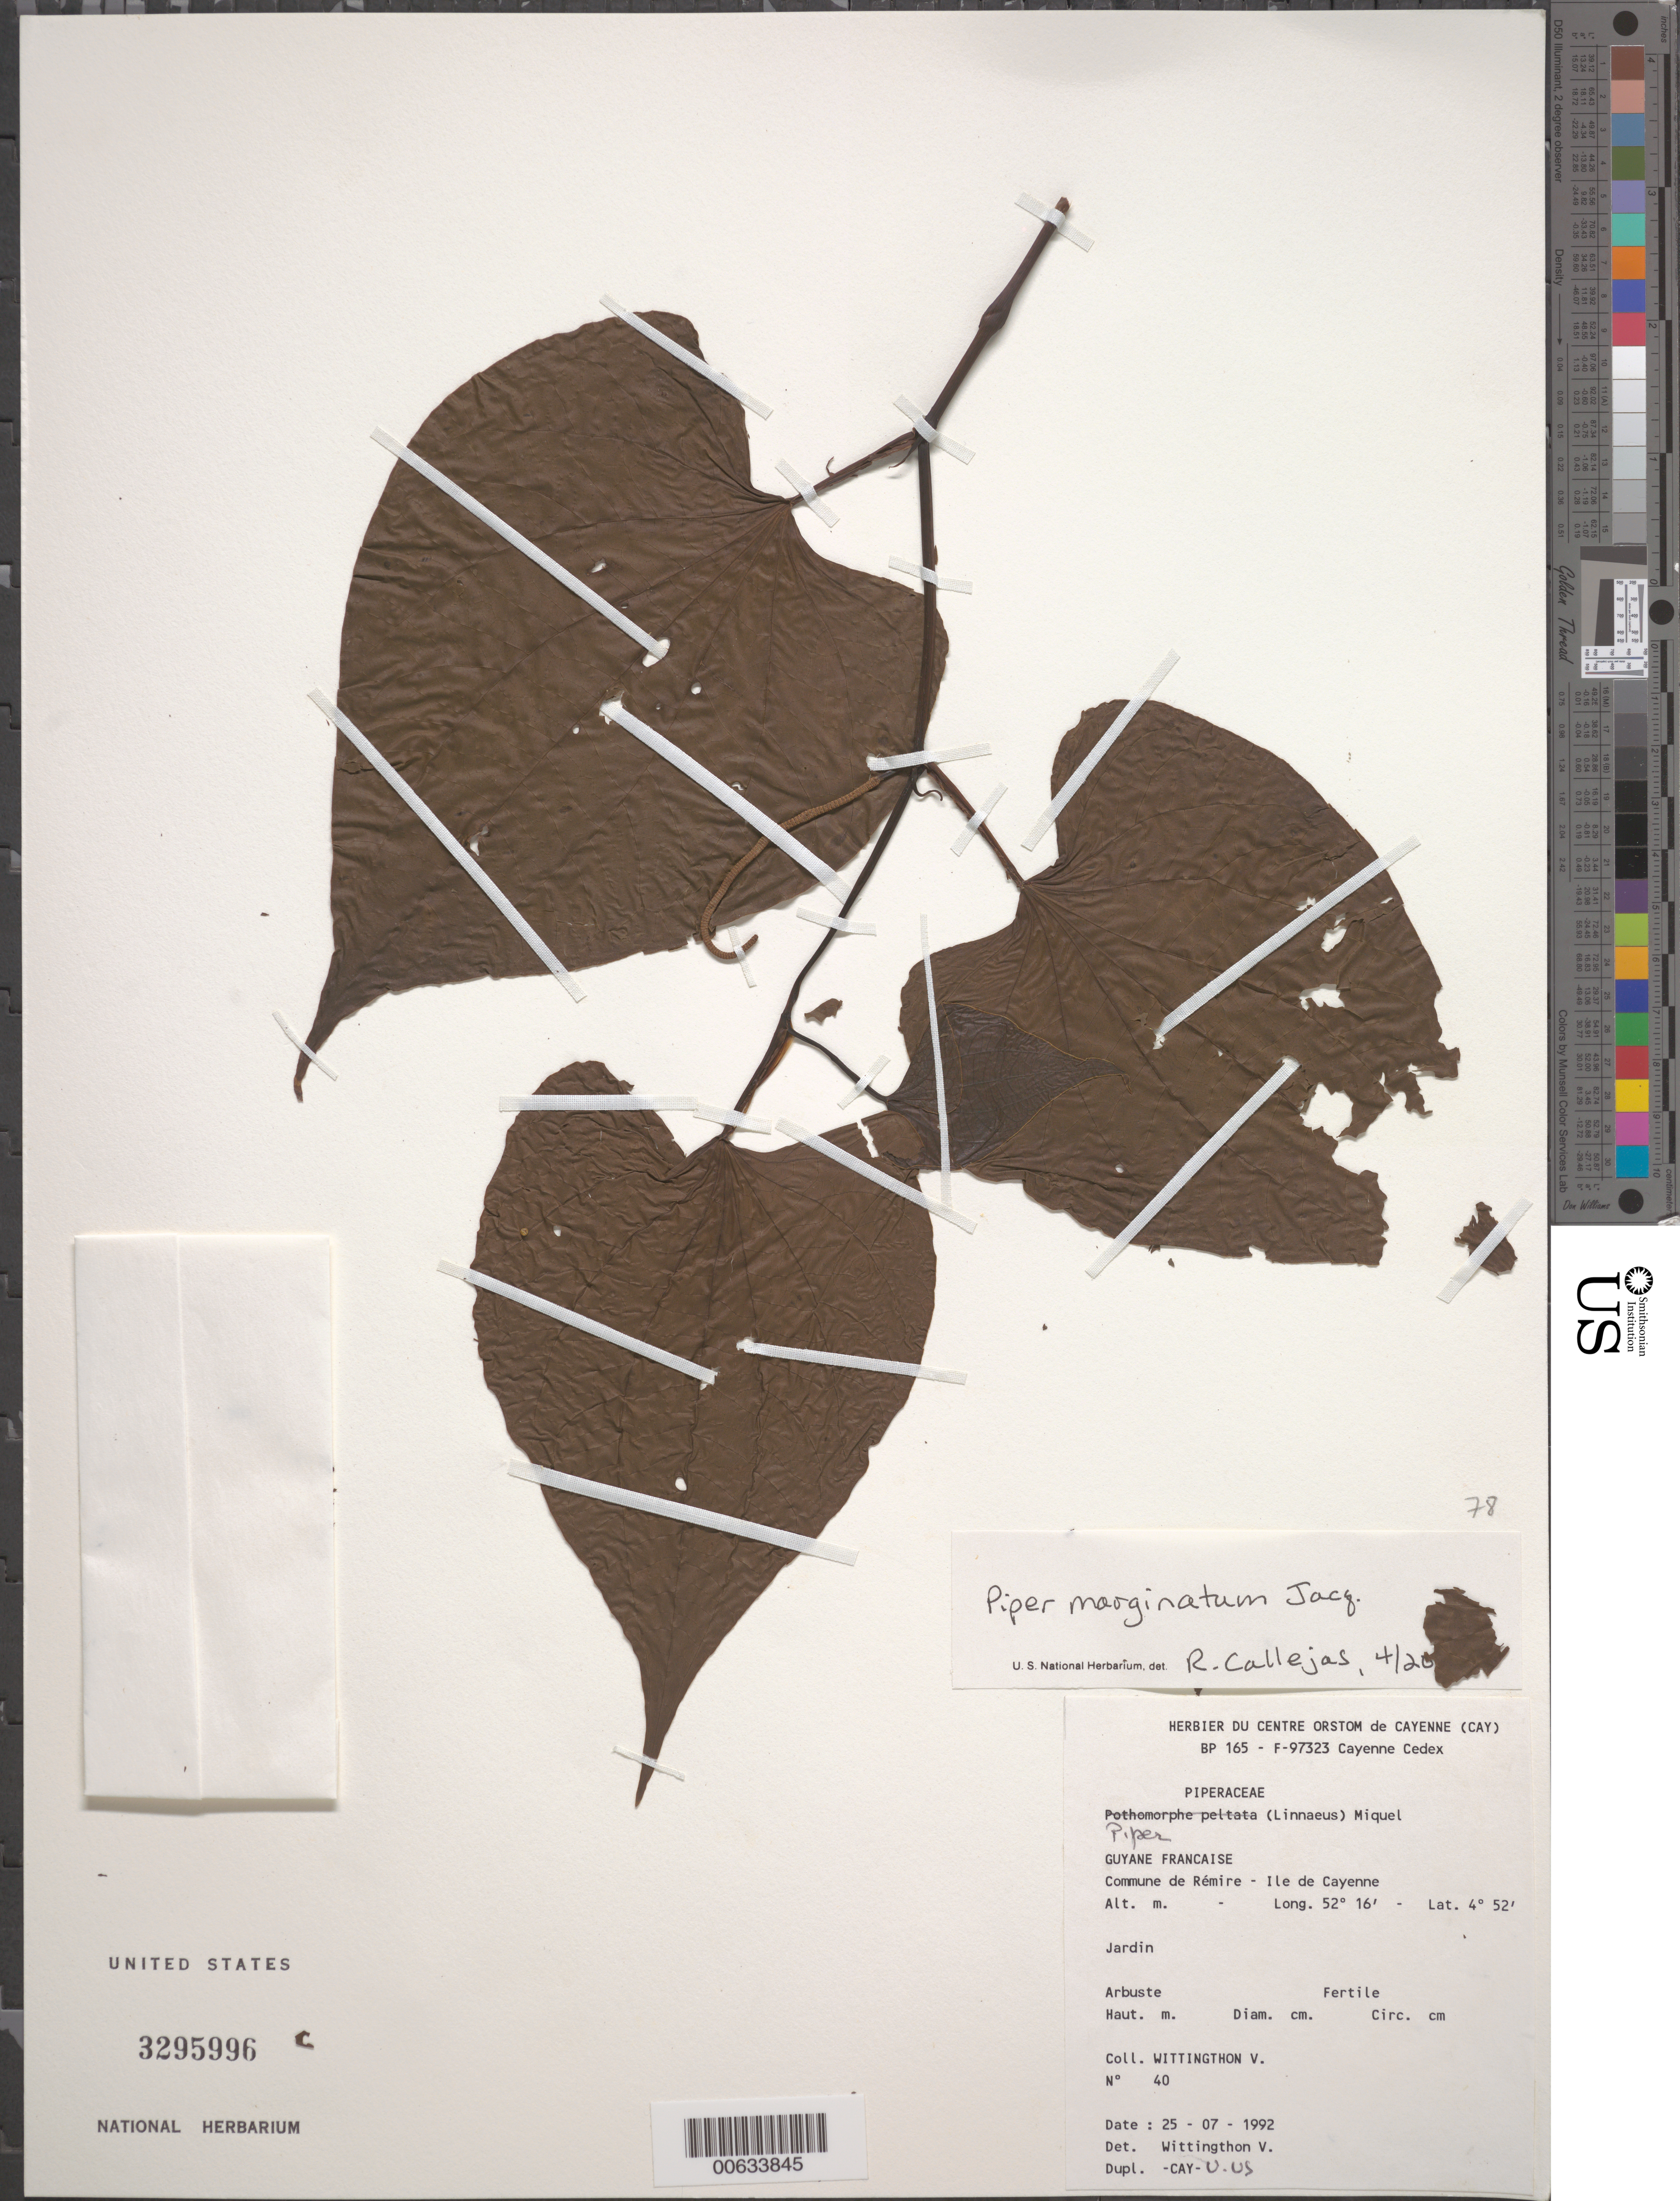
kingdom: Plantae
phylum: Tracheophyta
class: Magnoliopsida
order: Piperales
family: Piperaceae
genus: Piper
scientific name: Piper marginatum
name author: Jacq.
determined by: Callejas, Ricardo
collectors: V. Wittingthon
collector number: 40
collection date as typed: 25-Jul-92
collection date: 1992-07-25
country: French Guiana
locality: Commune de Rémire, Ile de Cayenne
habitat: Garden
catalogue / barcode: US 3295996